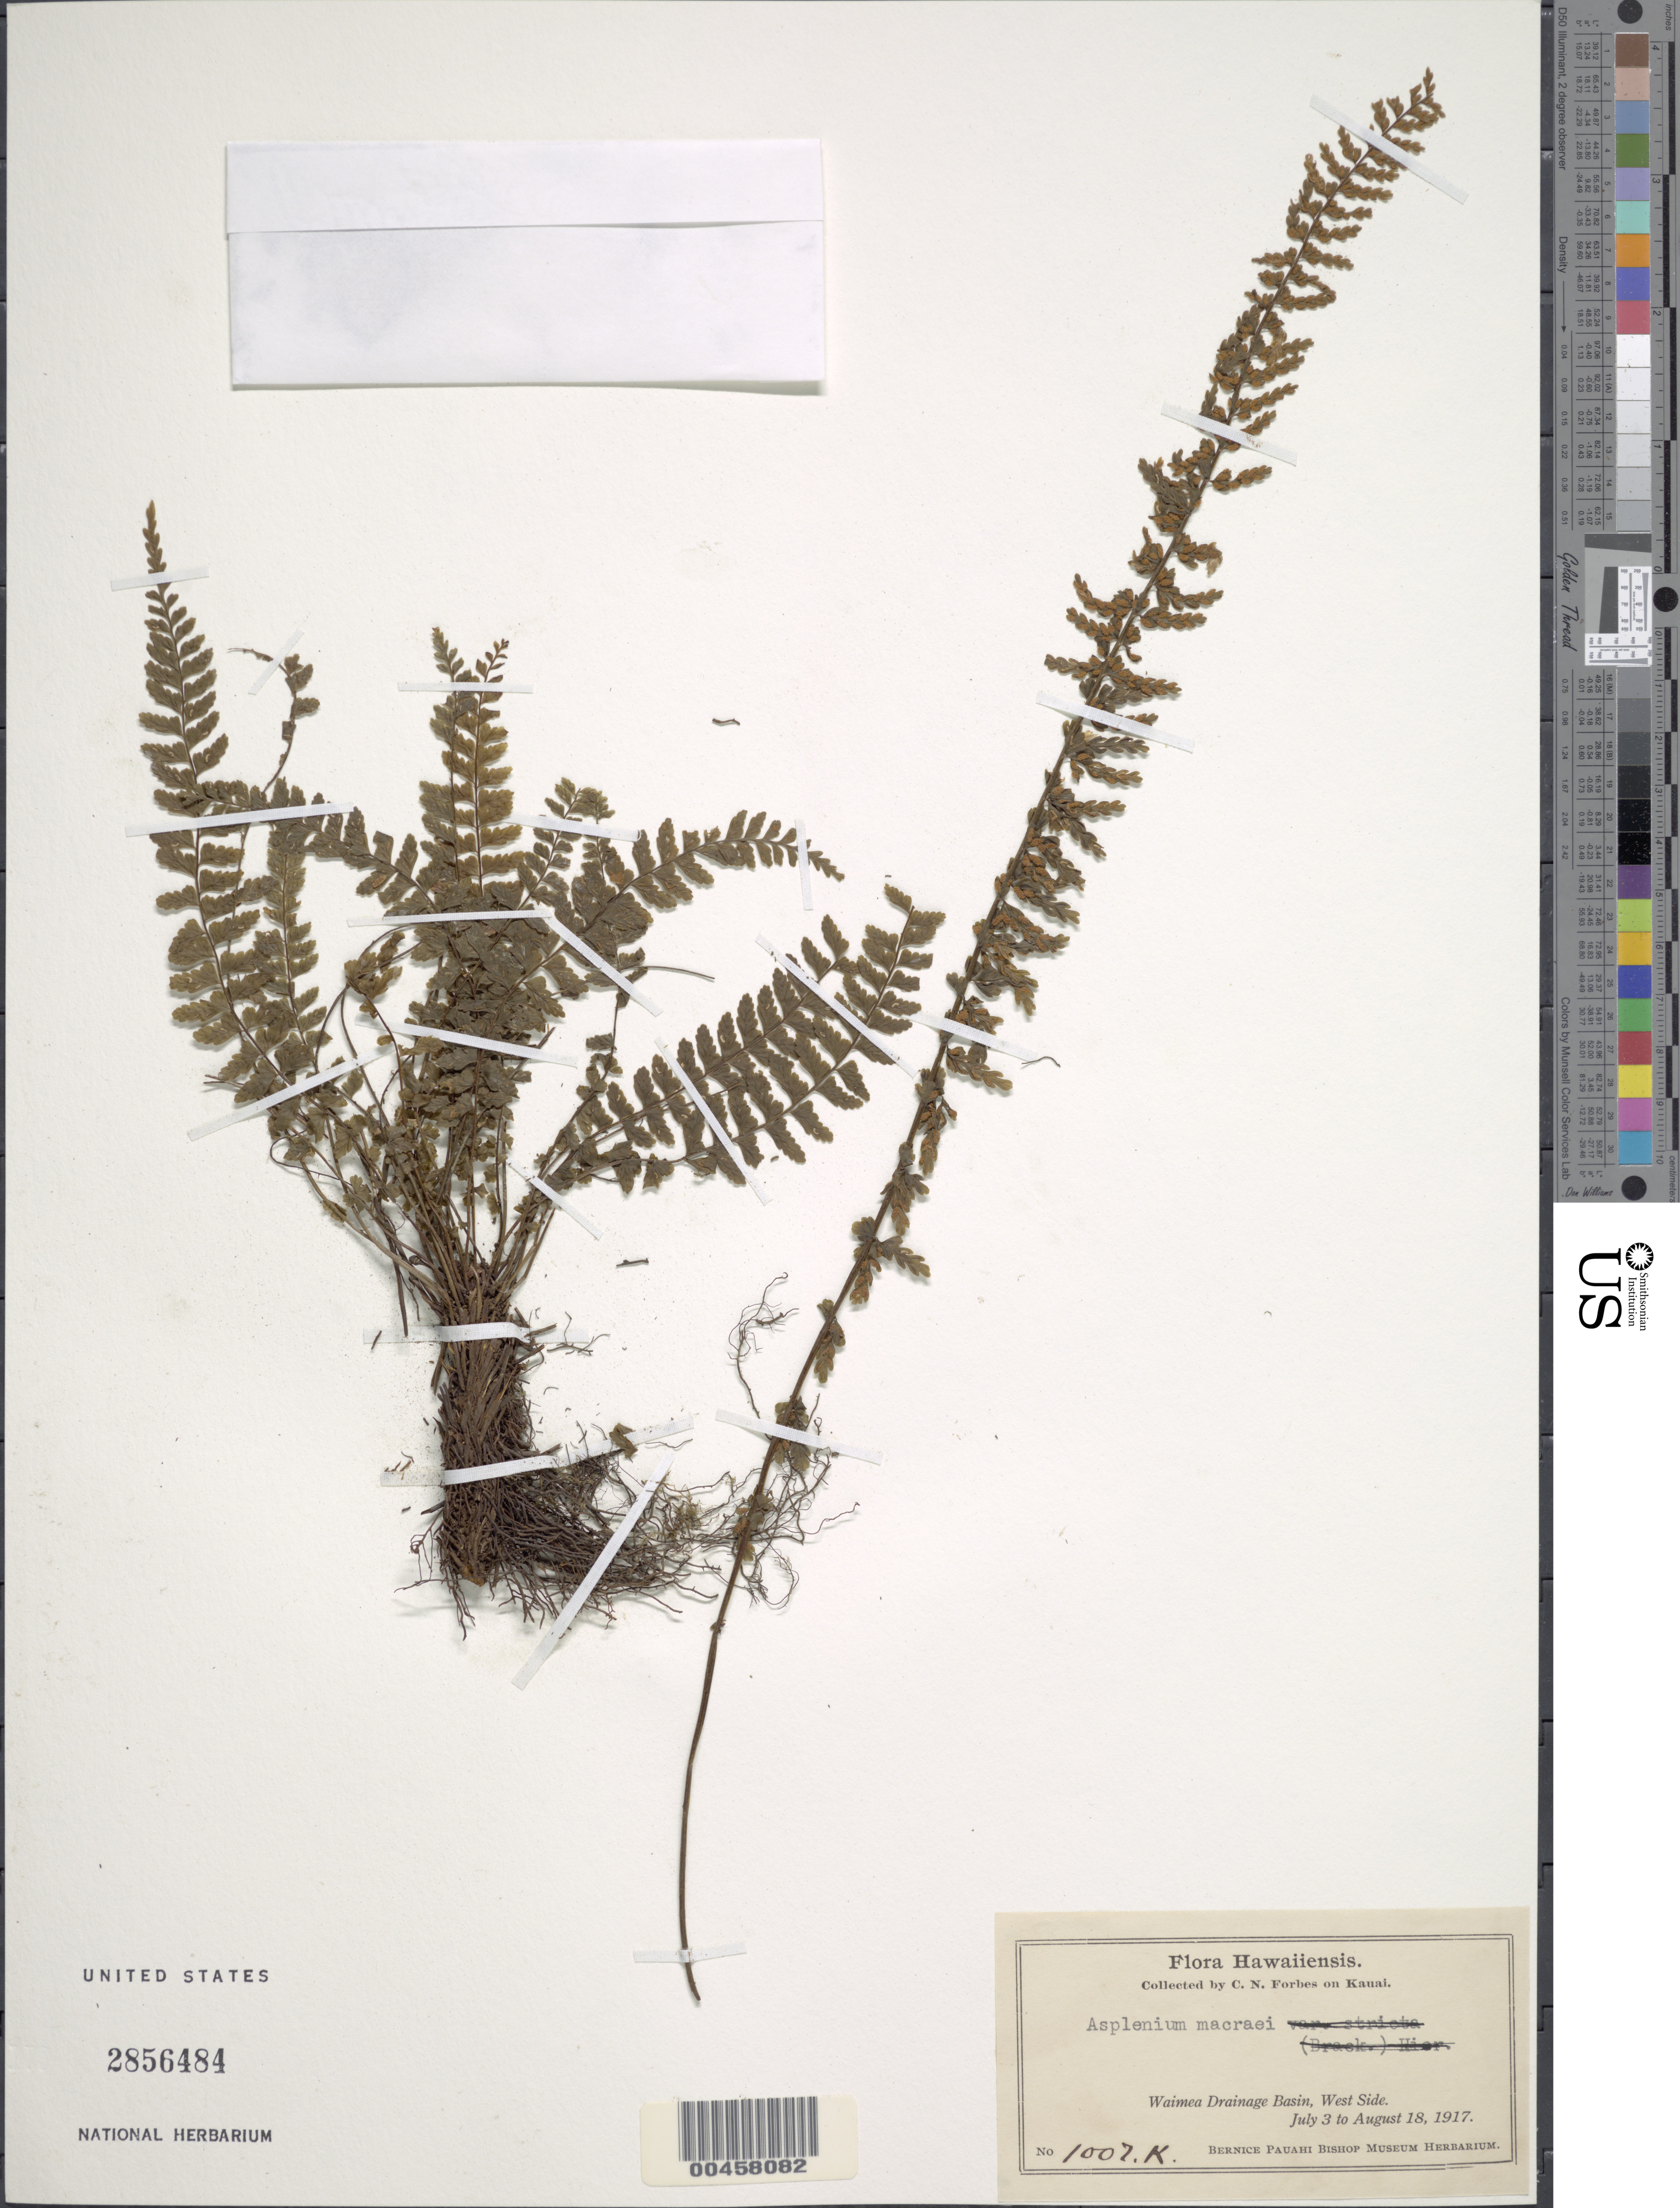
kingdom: Plantae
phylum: Tracheophyta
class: Polypodiopsida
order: Polypodiales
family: Aspleniaceae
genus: Asplenium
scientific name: Asplenium macraei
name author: Hook. & Grev.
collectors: C. N. Forbes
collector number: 1007.K.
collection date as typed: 3 Jul 1917 to 18 Aug 1917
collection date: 1917-07-03/1917-08-18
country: United States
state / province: Hawaii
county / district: Kauai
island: Kaua'i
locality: Waimea Drainage Basin, West Side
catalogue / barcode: US 2856484